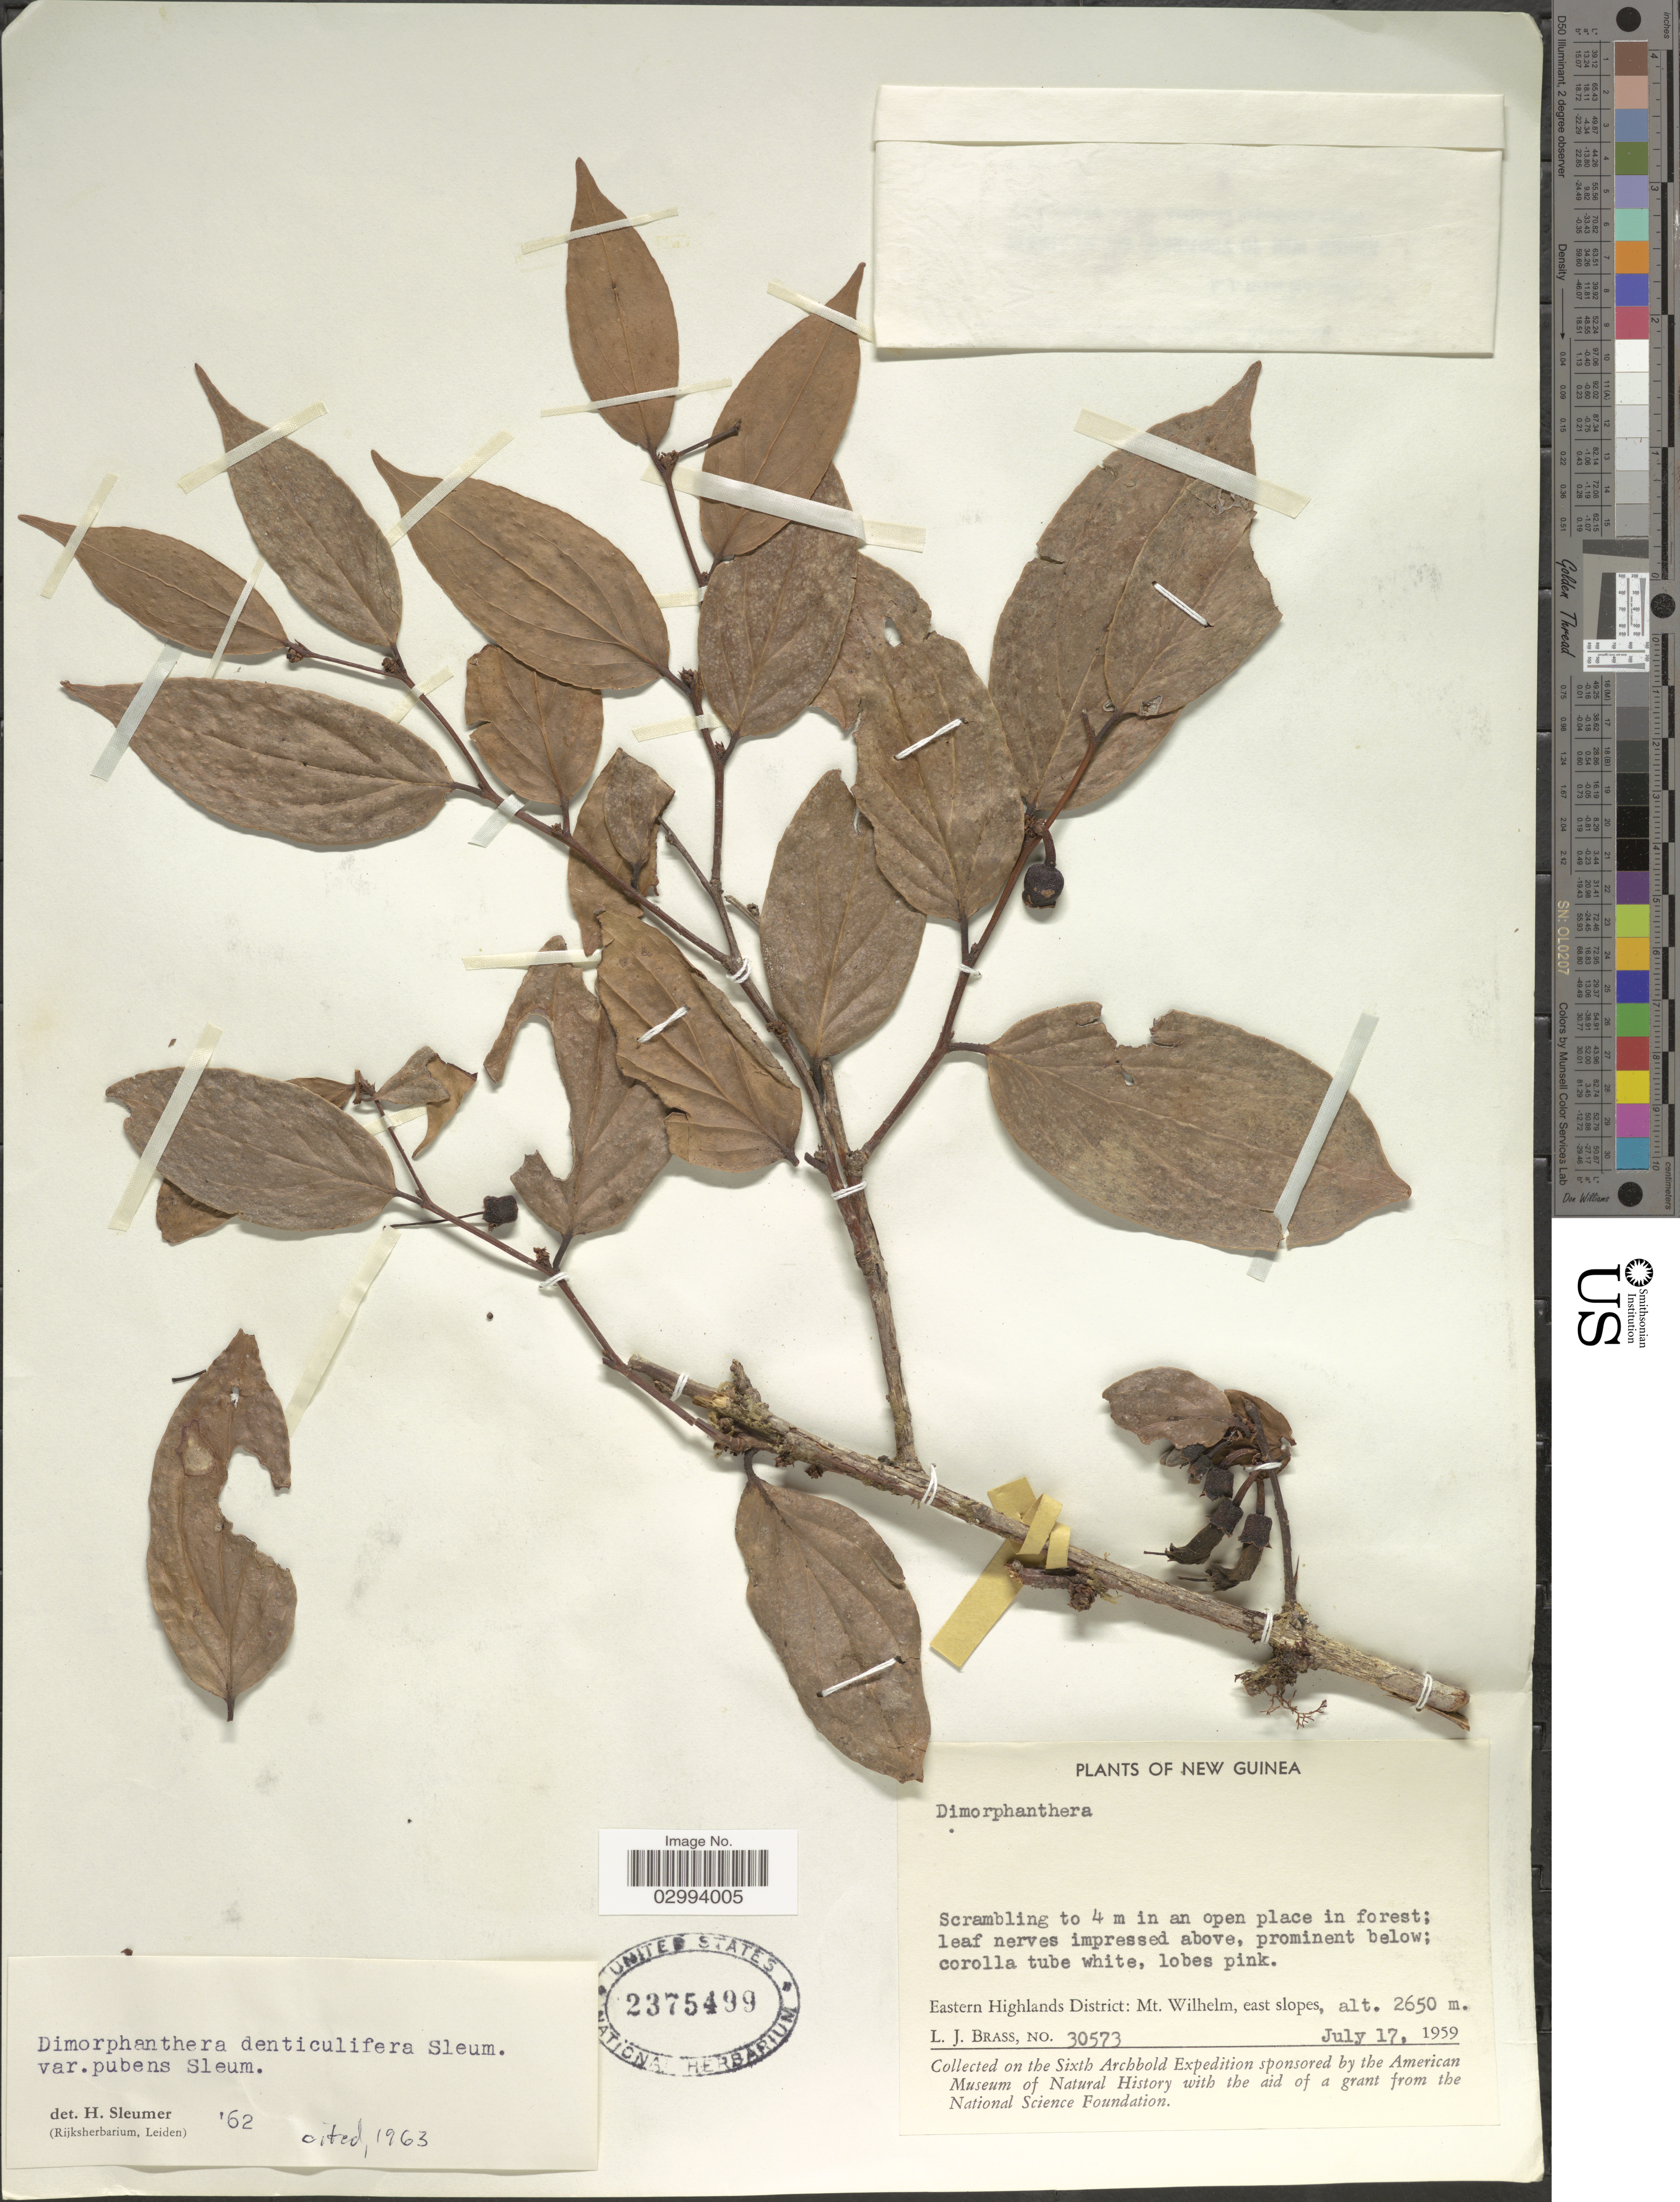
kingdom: Plantae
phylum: Tracheophyta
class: Magnoliopsida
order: Ericales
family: Ericaceae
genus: Dimorphanthera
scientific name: Dimorphanthera denticulifera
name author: Sleumer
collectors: L. J. Brass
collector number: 30573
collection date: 1959-07-17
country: Papua New Guinea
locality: New Guinea. Eastern Highlands District: Mt. Wilhem, east slopes.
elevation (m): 2650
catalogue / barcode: US 2375499